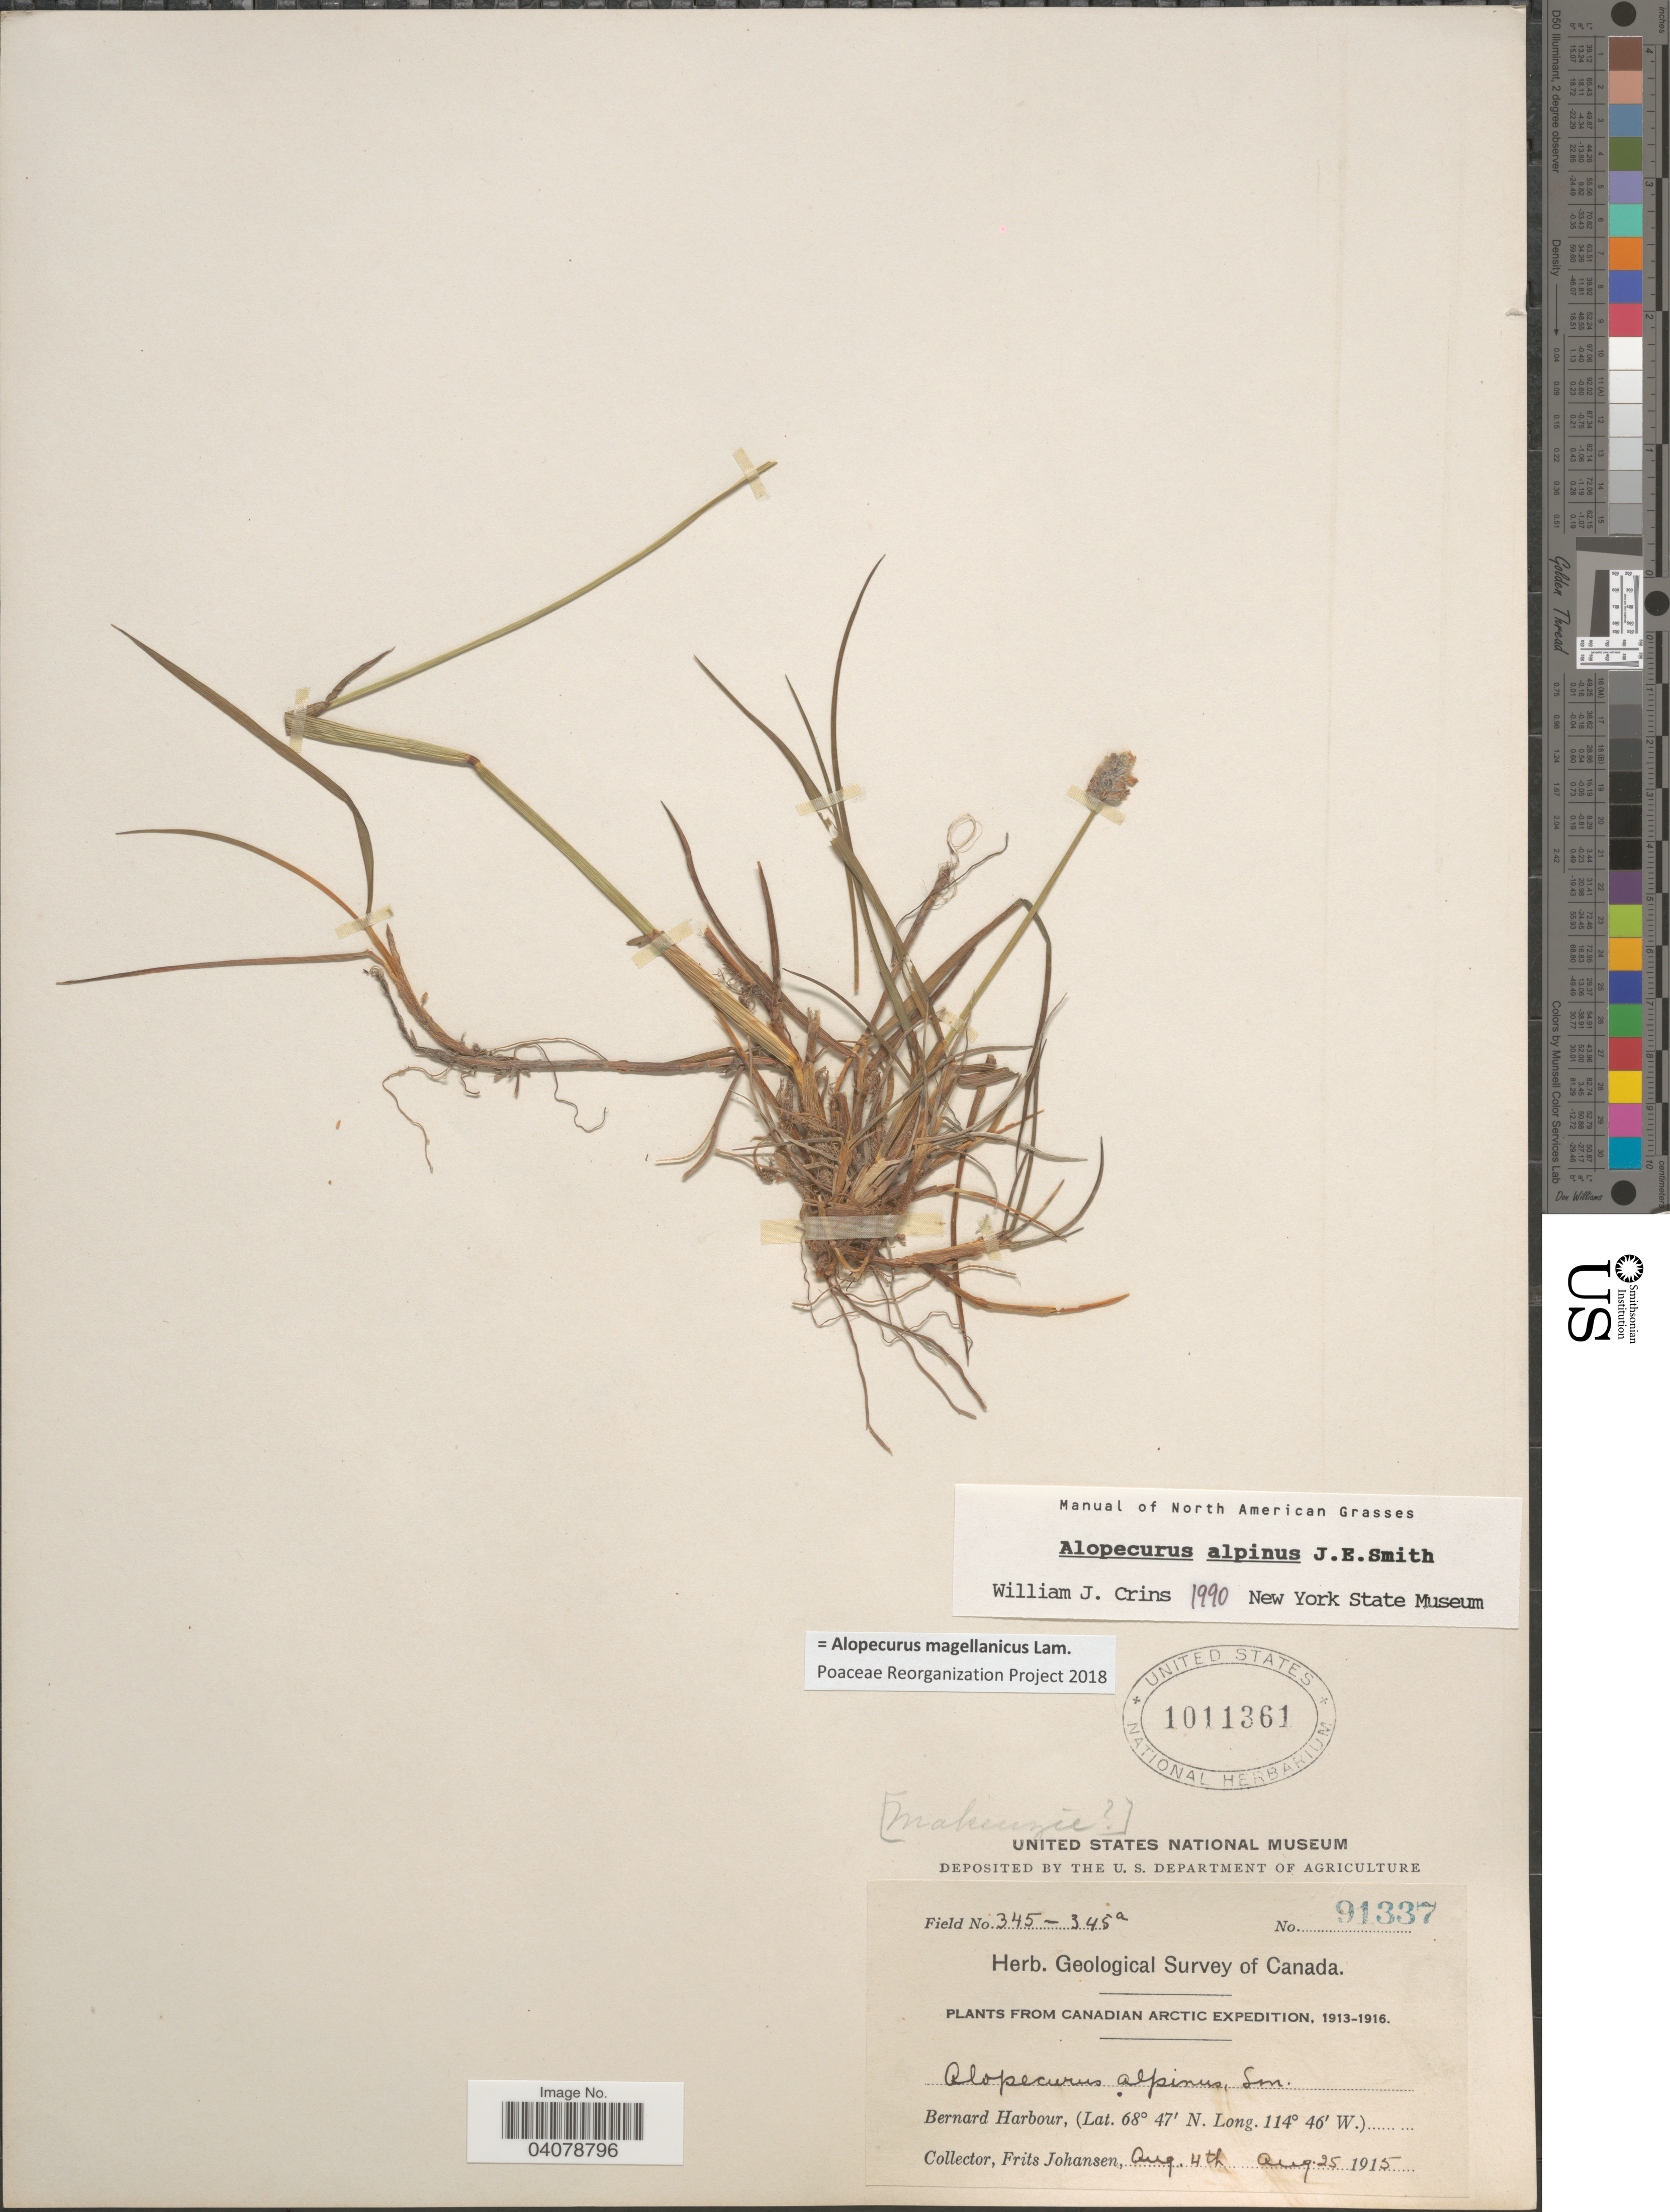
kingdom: Plantae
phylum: Tracheophyta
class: Liliopsida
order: Poales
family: Poaceae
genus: Alopecurus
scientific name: Alopecurus magellanicus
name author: Lam.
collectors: F. Johansen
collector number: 91337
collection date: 1915-08-04/1915-08-25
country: Canada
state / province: Nunavut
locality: Canadian Arctic Expedition, 1913-1916. Bernard Harbour. Mackenzie [unsure placement]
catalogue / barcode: US 1011361